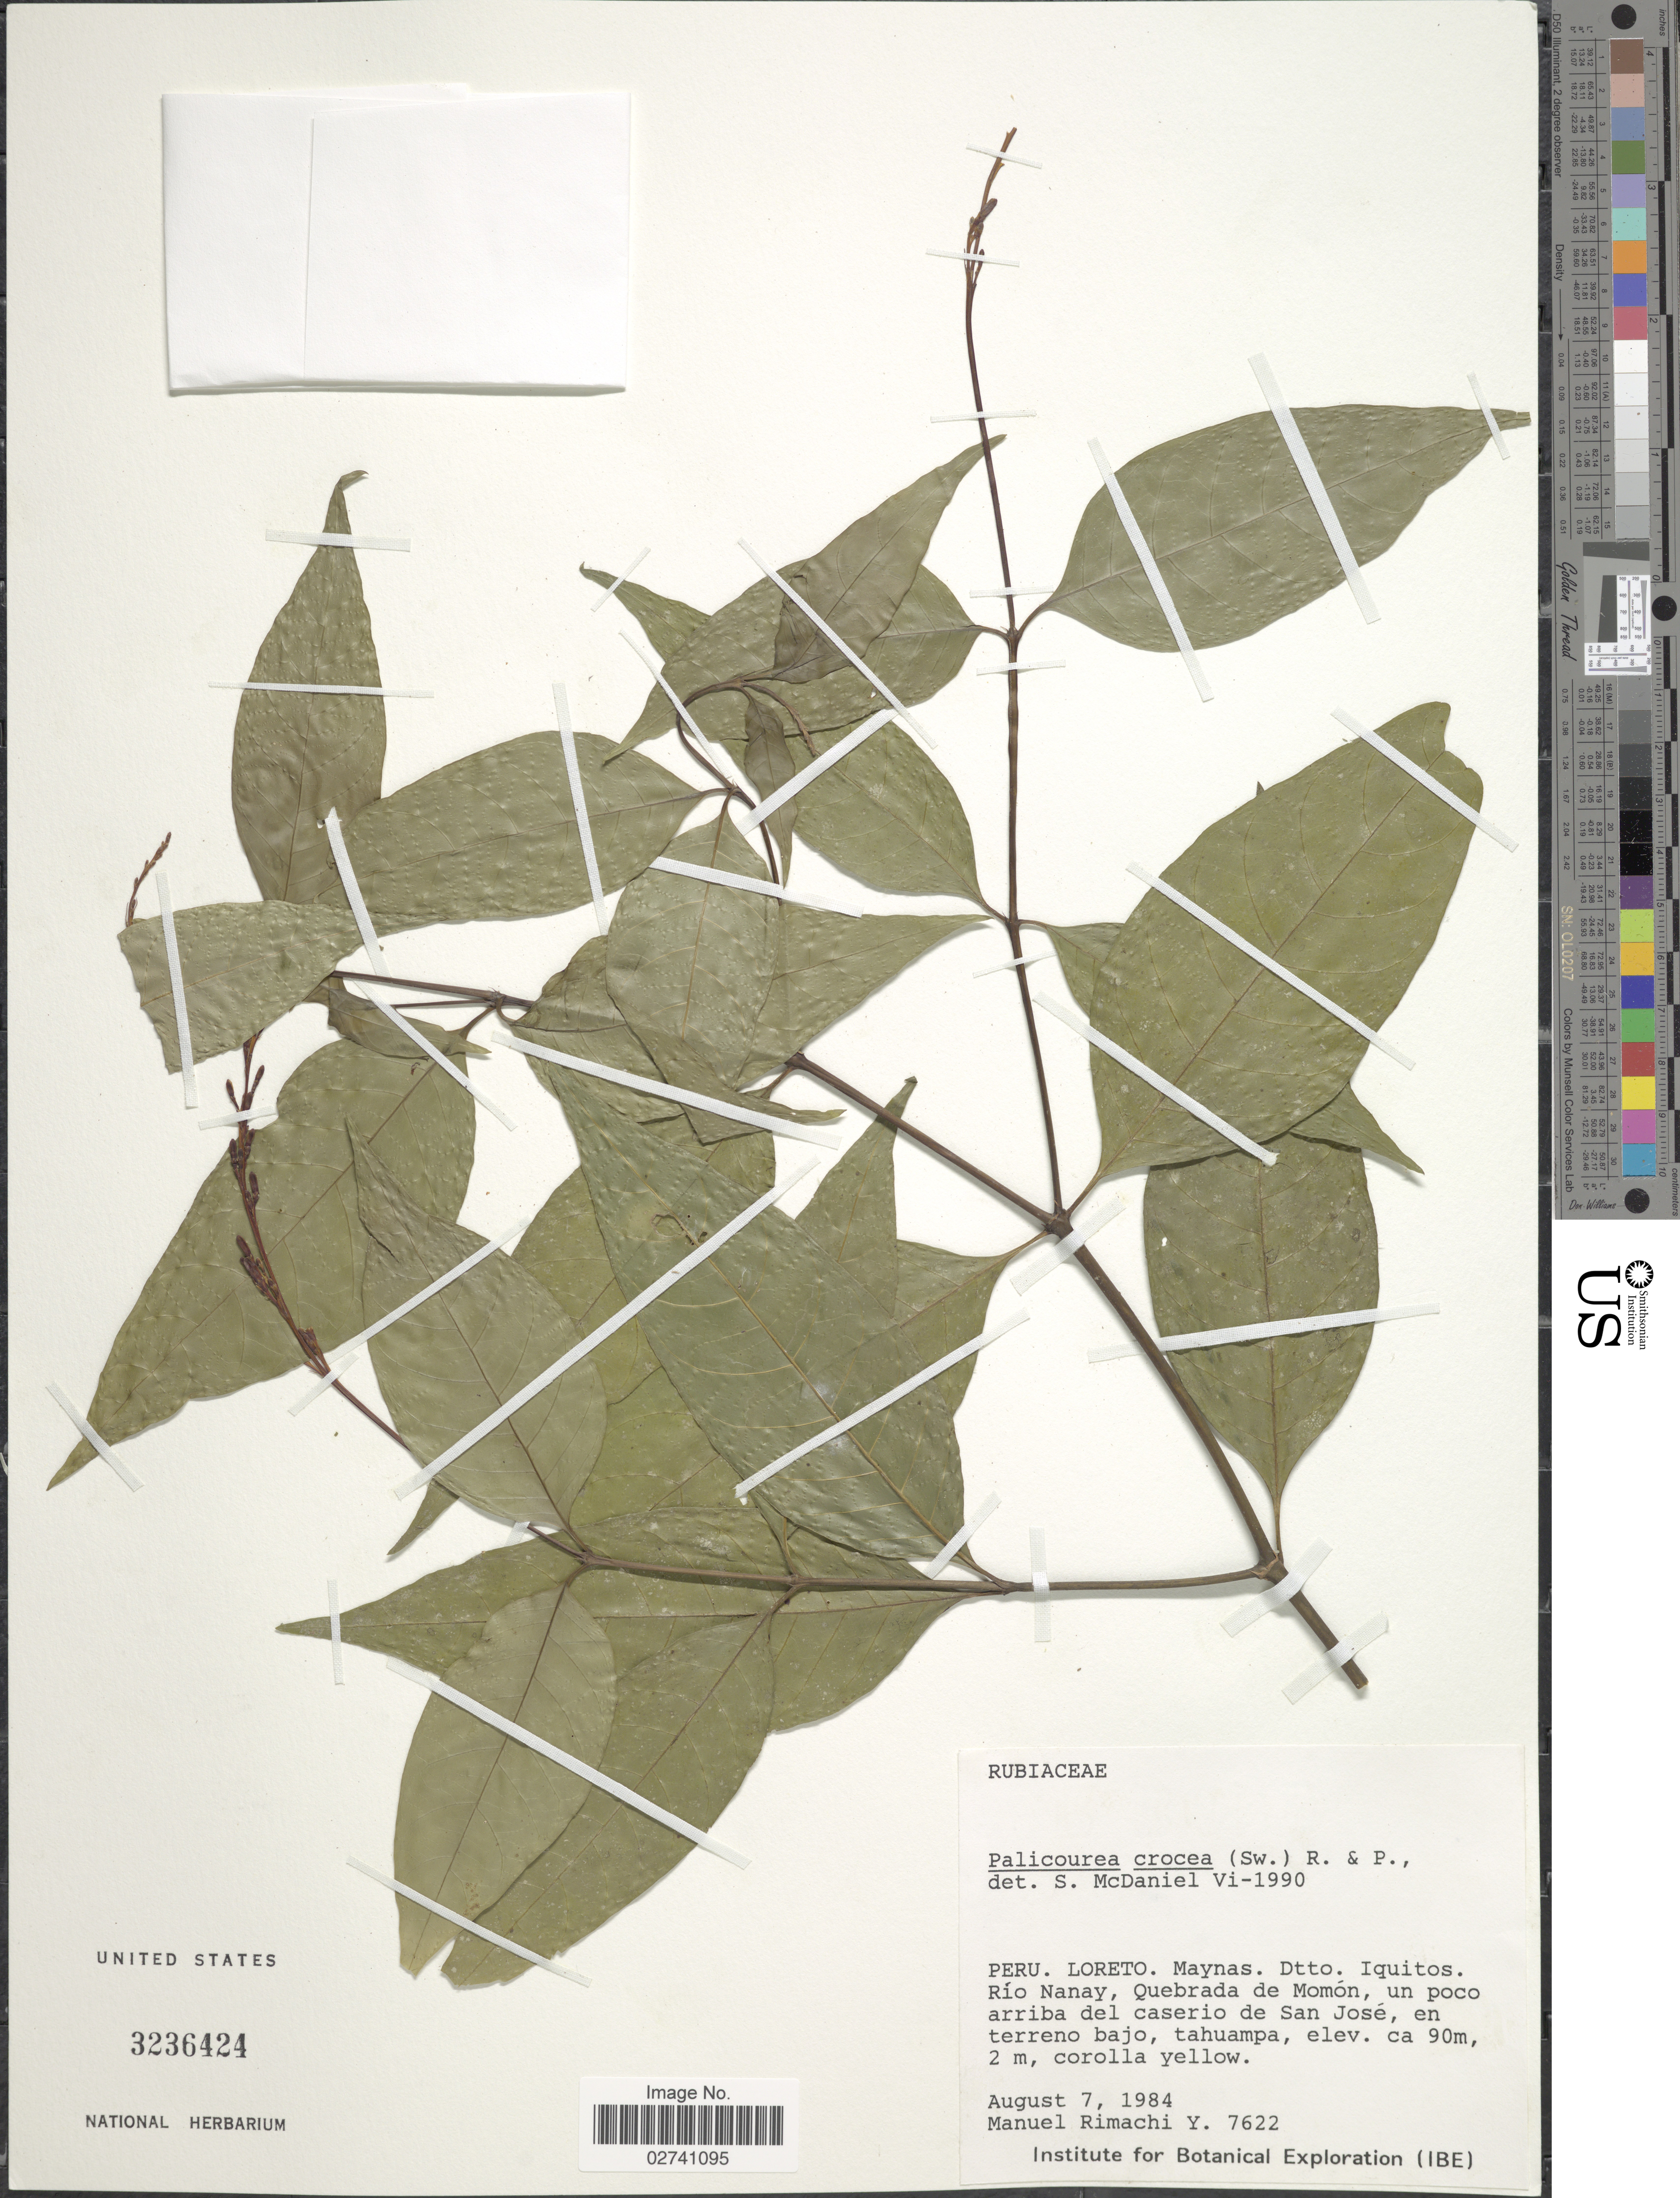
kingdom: Plantae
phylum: Tracheophyta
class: Magnoliopsida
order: Gentianales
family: Rubiaceae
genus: Palicourea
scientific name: Palicourea crocea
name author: (Sw.) Schult.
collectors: M. Rimachi Y.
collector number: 7622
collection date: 1984-08-07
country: Peru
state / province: Loreto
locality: Maynas. Dtto. Iquitos Río Nanay, Quebrada de Momón, un poco abajo del caserio de San José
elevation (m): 90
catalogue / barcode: US 3236424